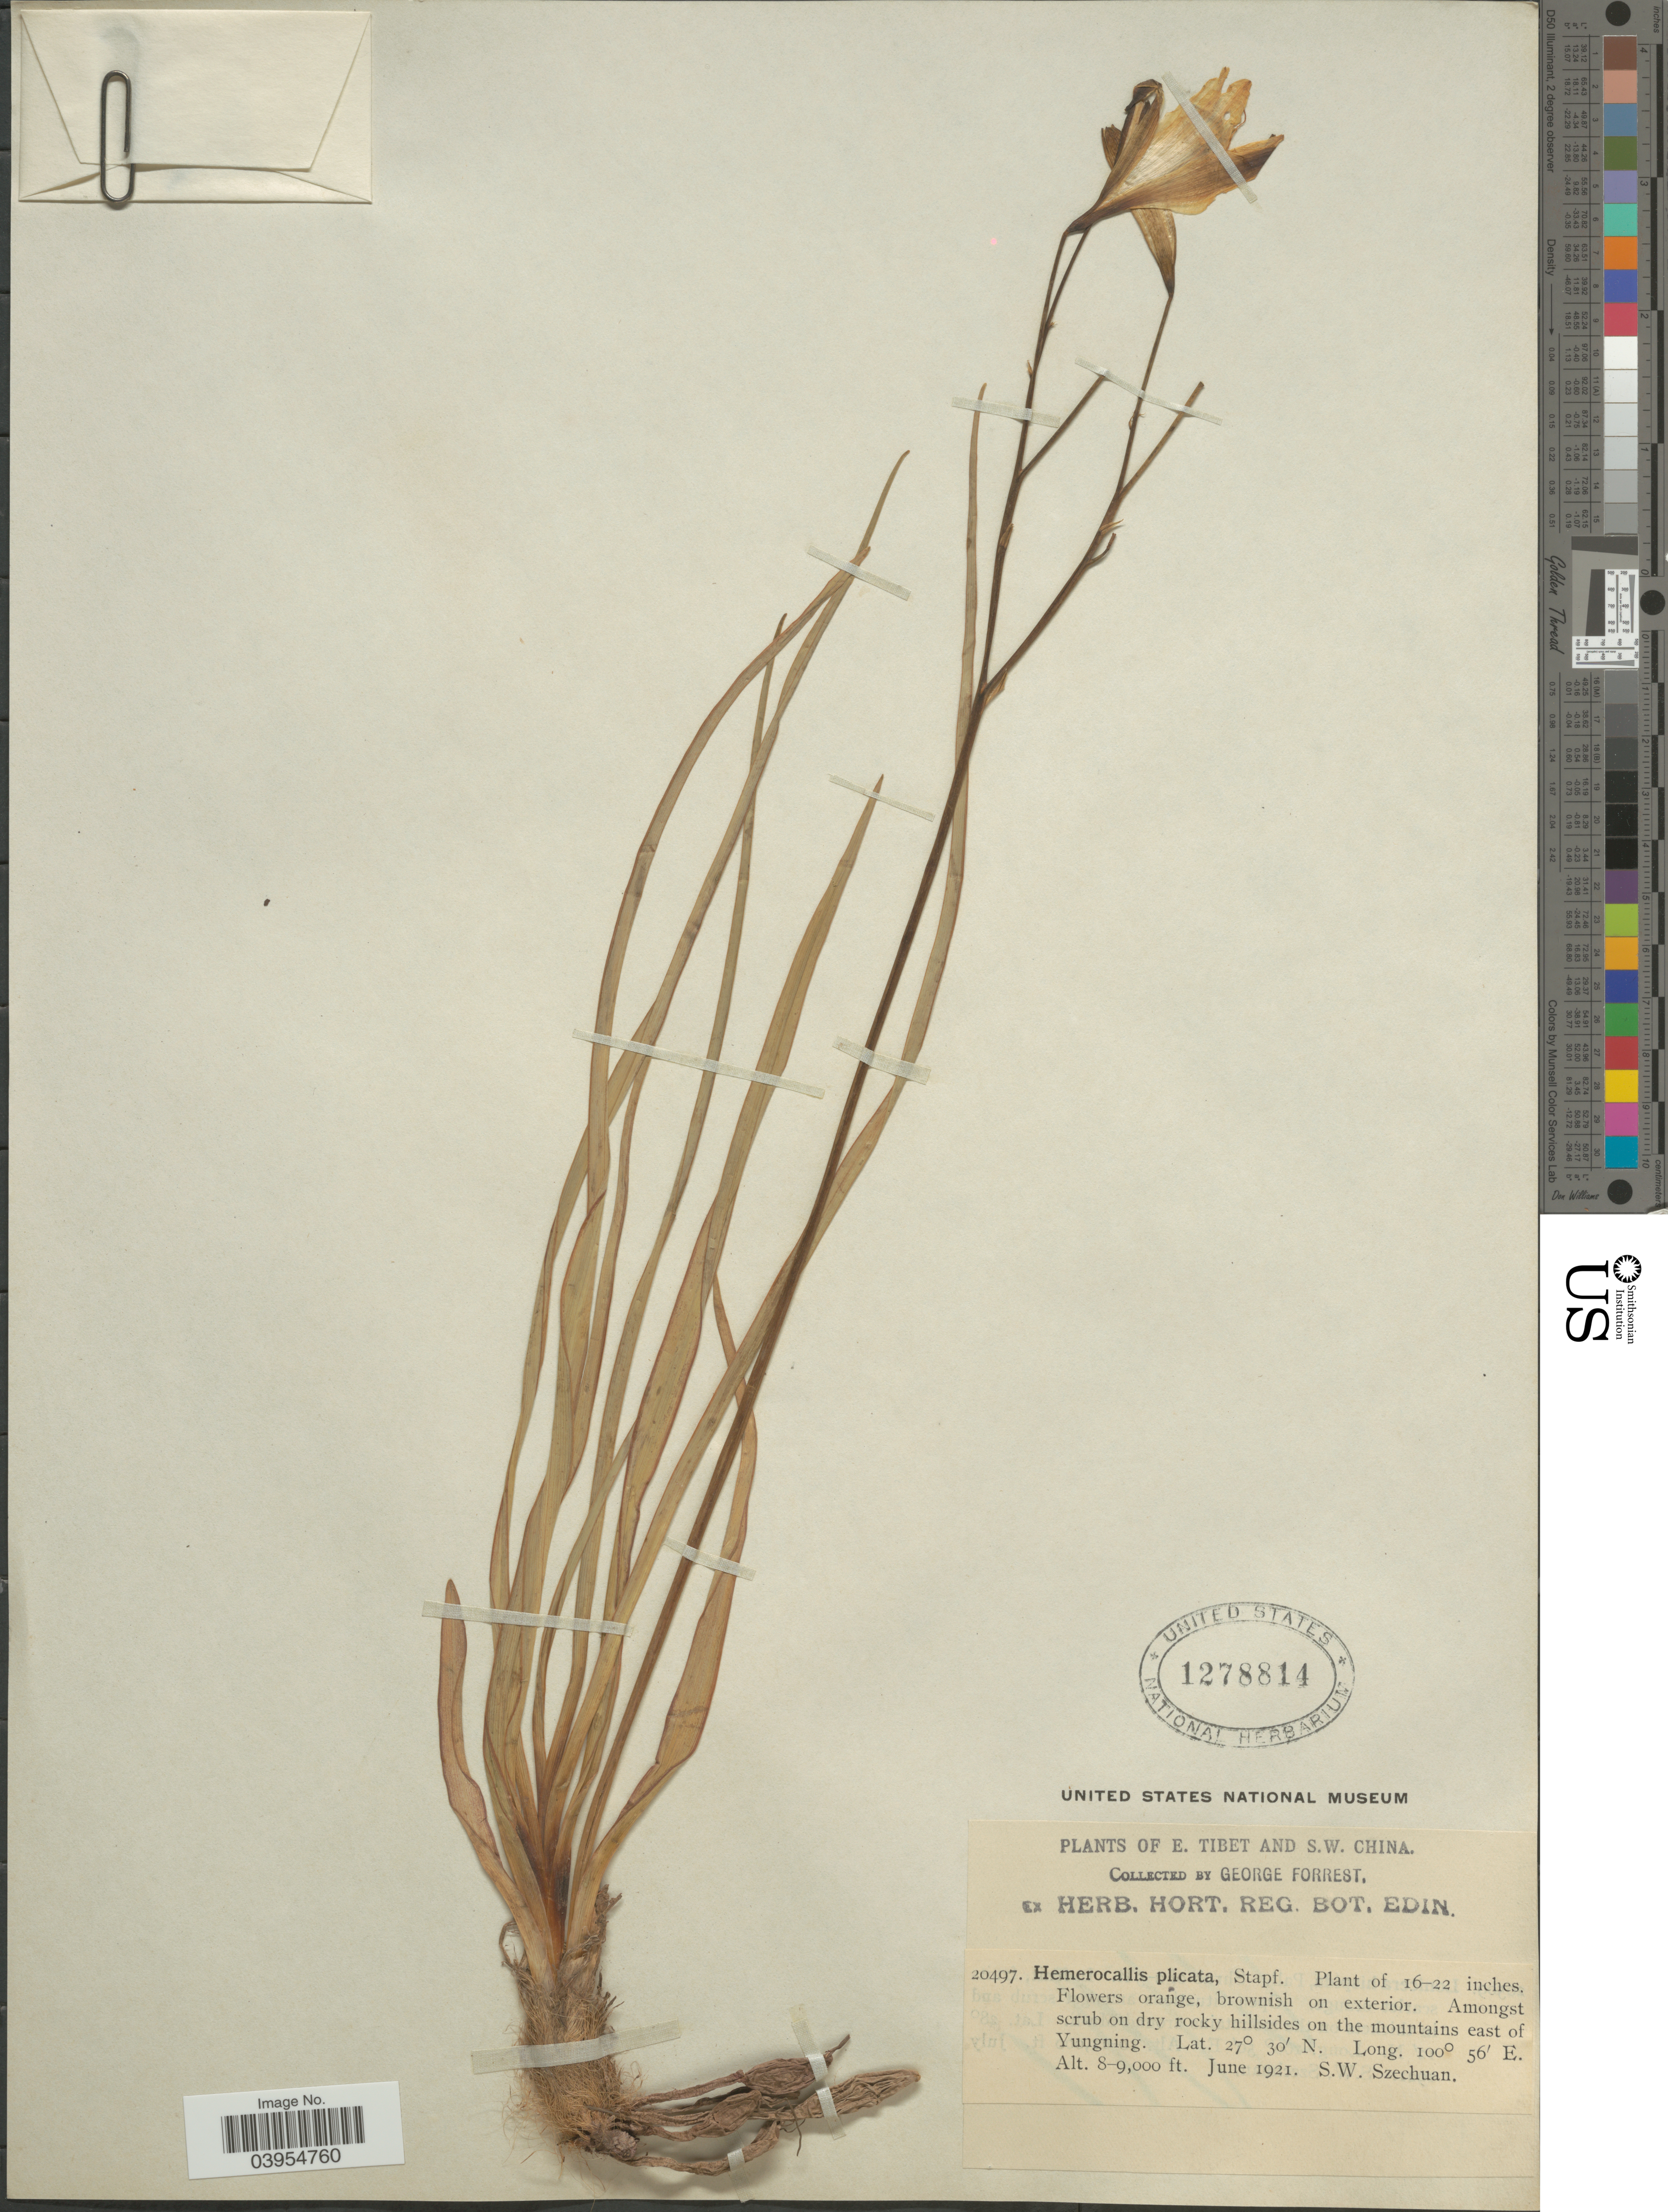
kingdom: Plantae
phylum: Tracheophyta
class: Liliopsida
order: Asparagales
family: Asphodelaceae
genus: Hemerocallis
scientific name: Hemerocallis plicata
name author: Stapf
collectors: G. Forrest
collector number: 20497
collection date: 1921-06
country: China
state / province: Sichuan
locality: S.W. China. Hillsides on the mountains east of Yungning. S.W. Szechuan.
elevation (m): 2438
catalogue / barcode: US 1278814